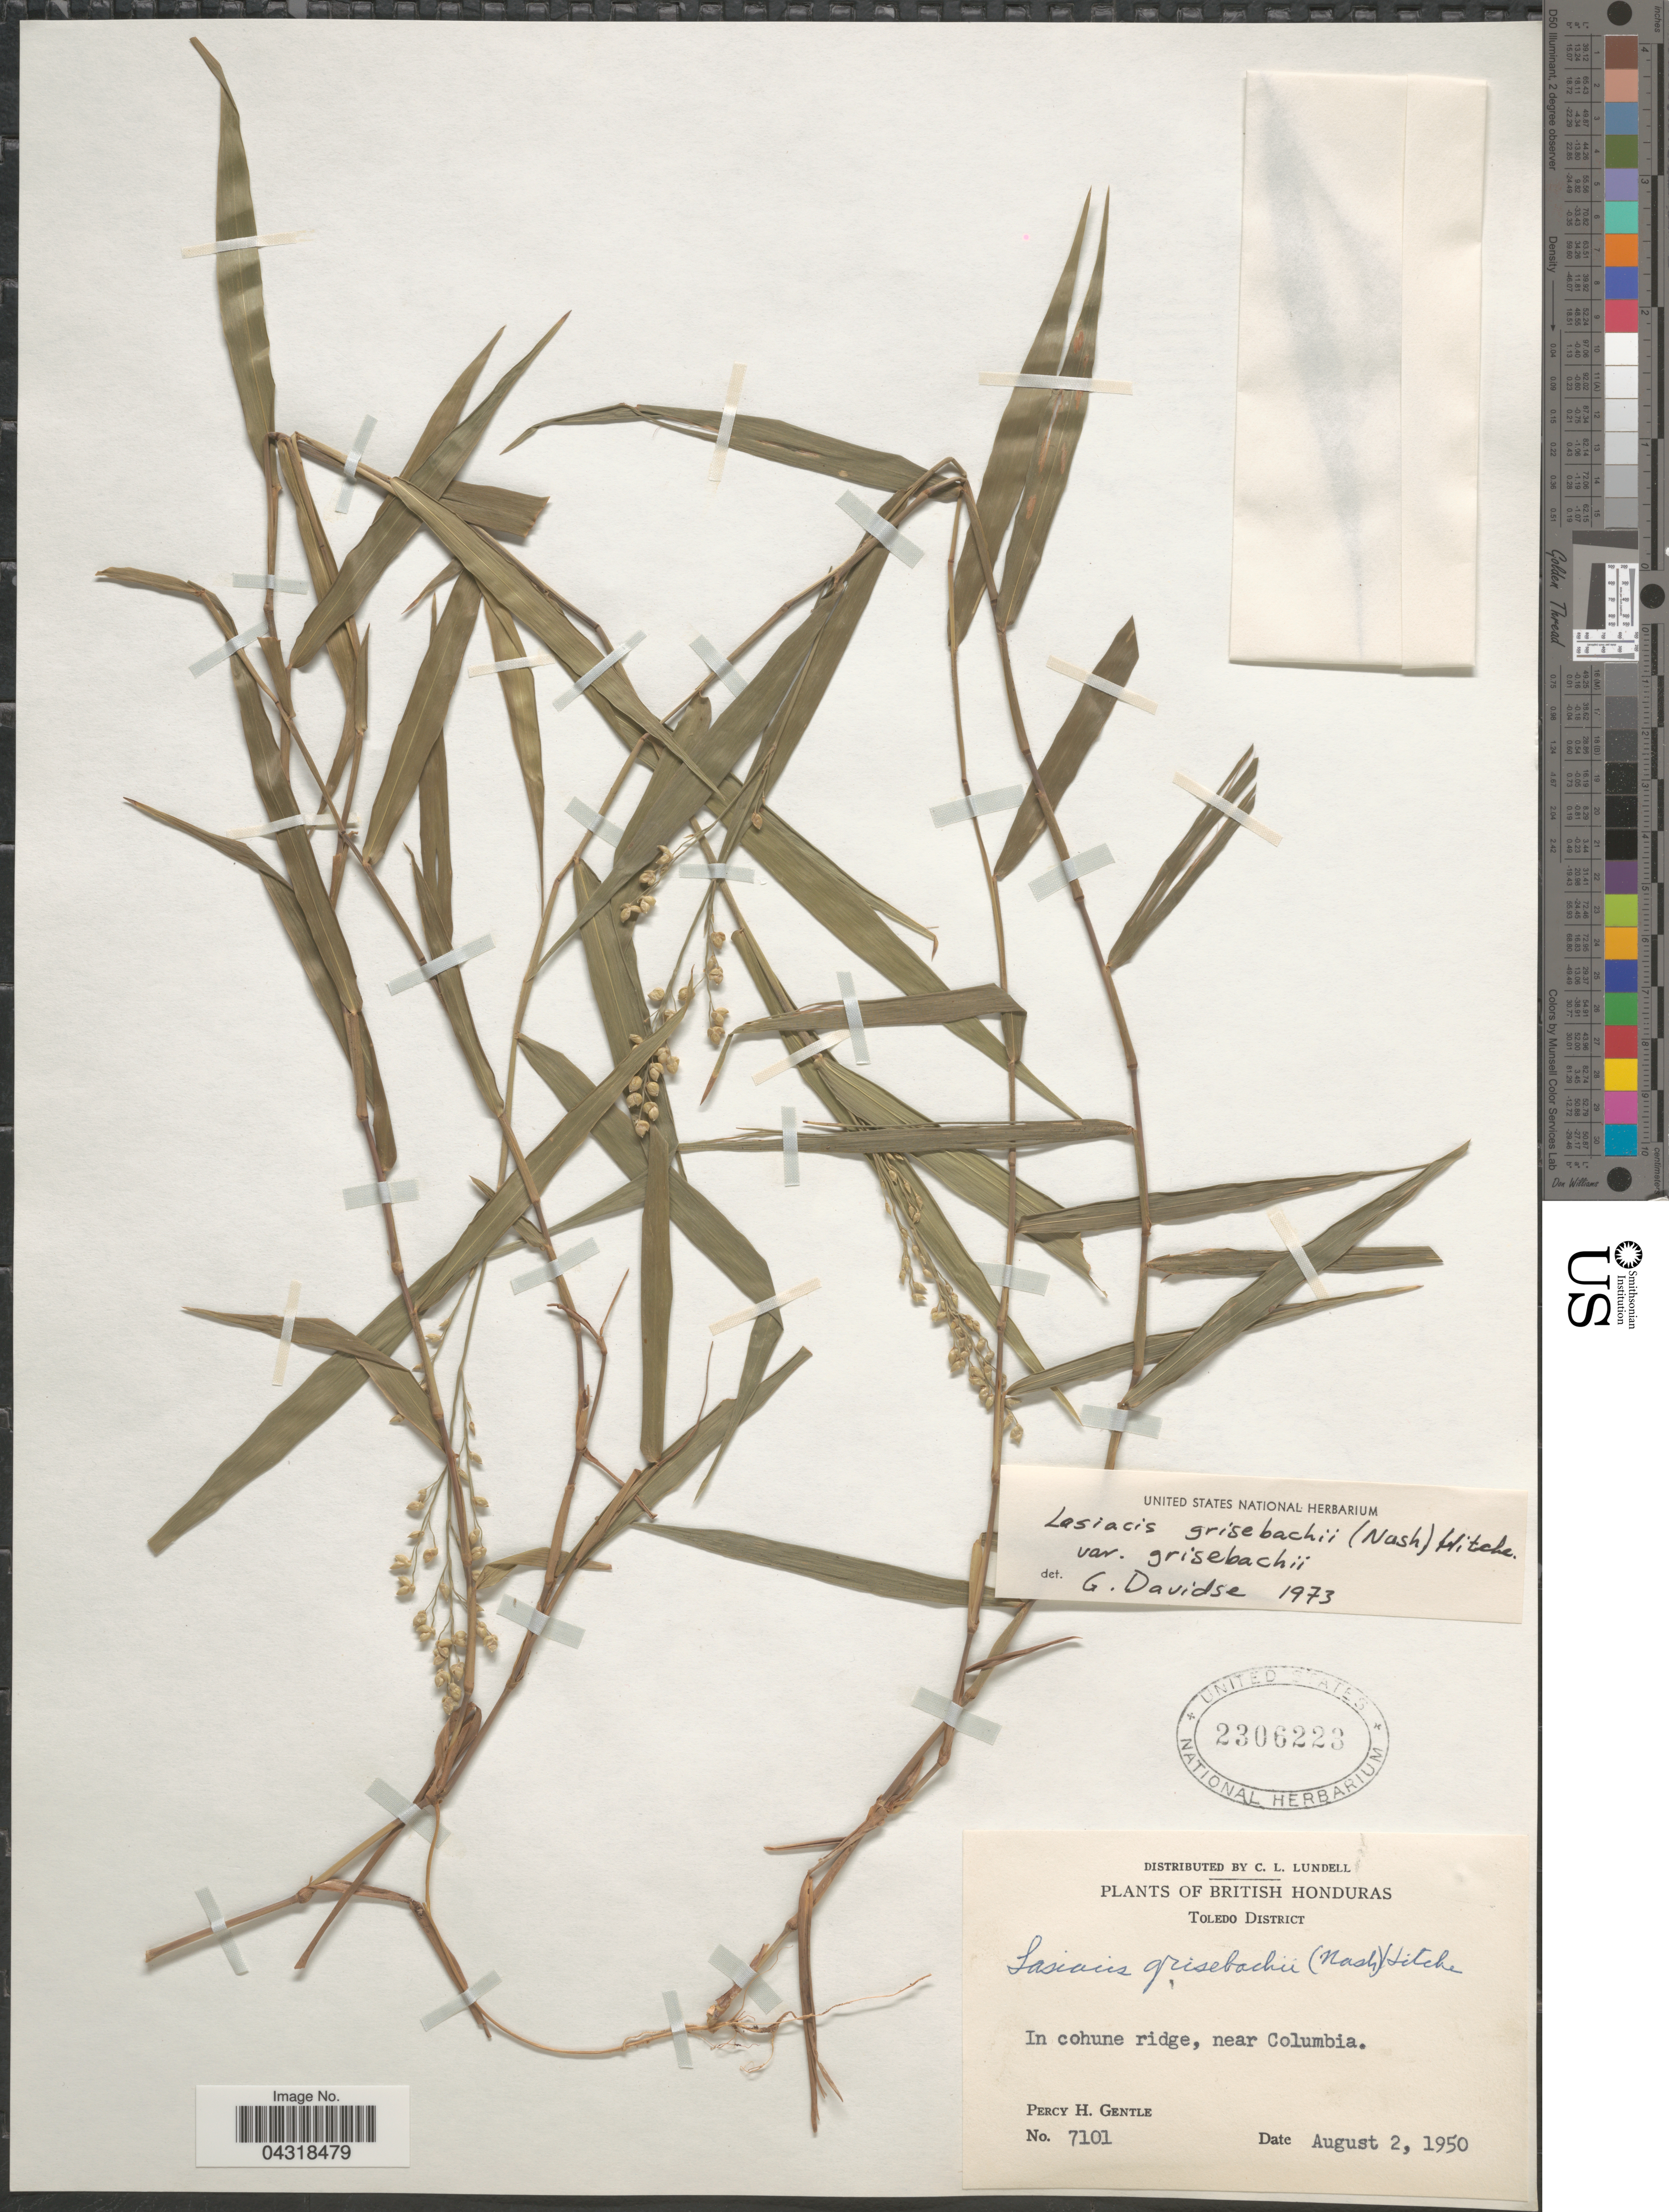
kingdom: Plantae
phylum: Tracheophyta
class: Liliopsida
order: Poales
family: Poaceae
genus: Lasiacis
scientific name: Lasiacis grisebachii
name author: (Nash) Hitchc.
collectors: P. H. Gentle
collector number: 7101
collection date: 1950-08-02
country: Belize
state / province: Toledo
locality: British Honduras. Toledo District. In cohune ridge, near Columbia.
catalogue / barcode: US 2306223